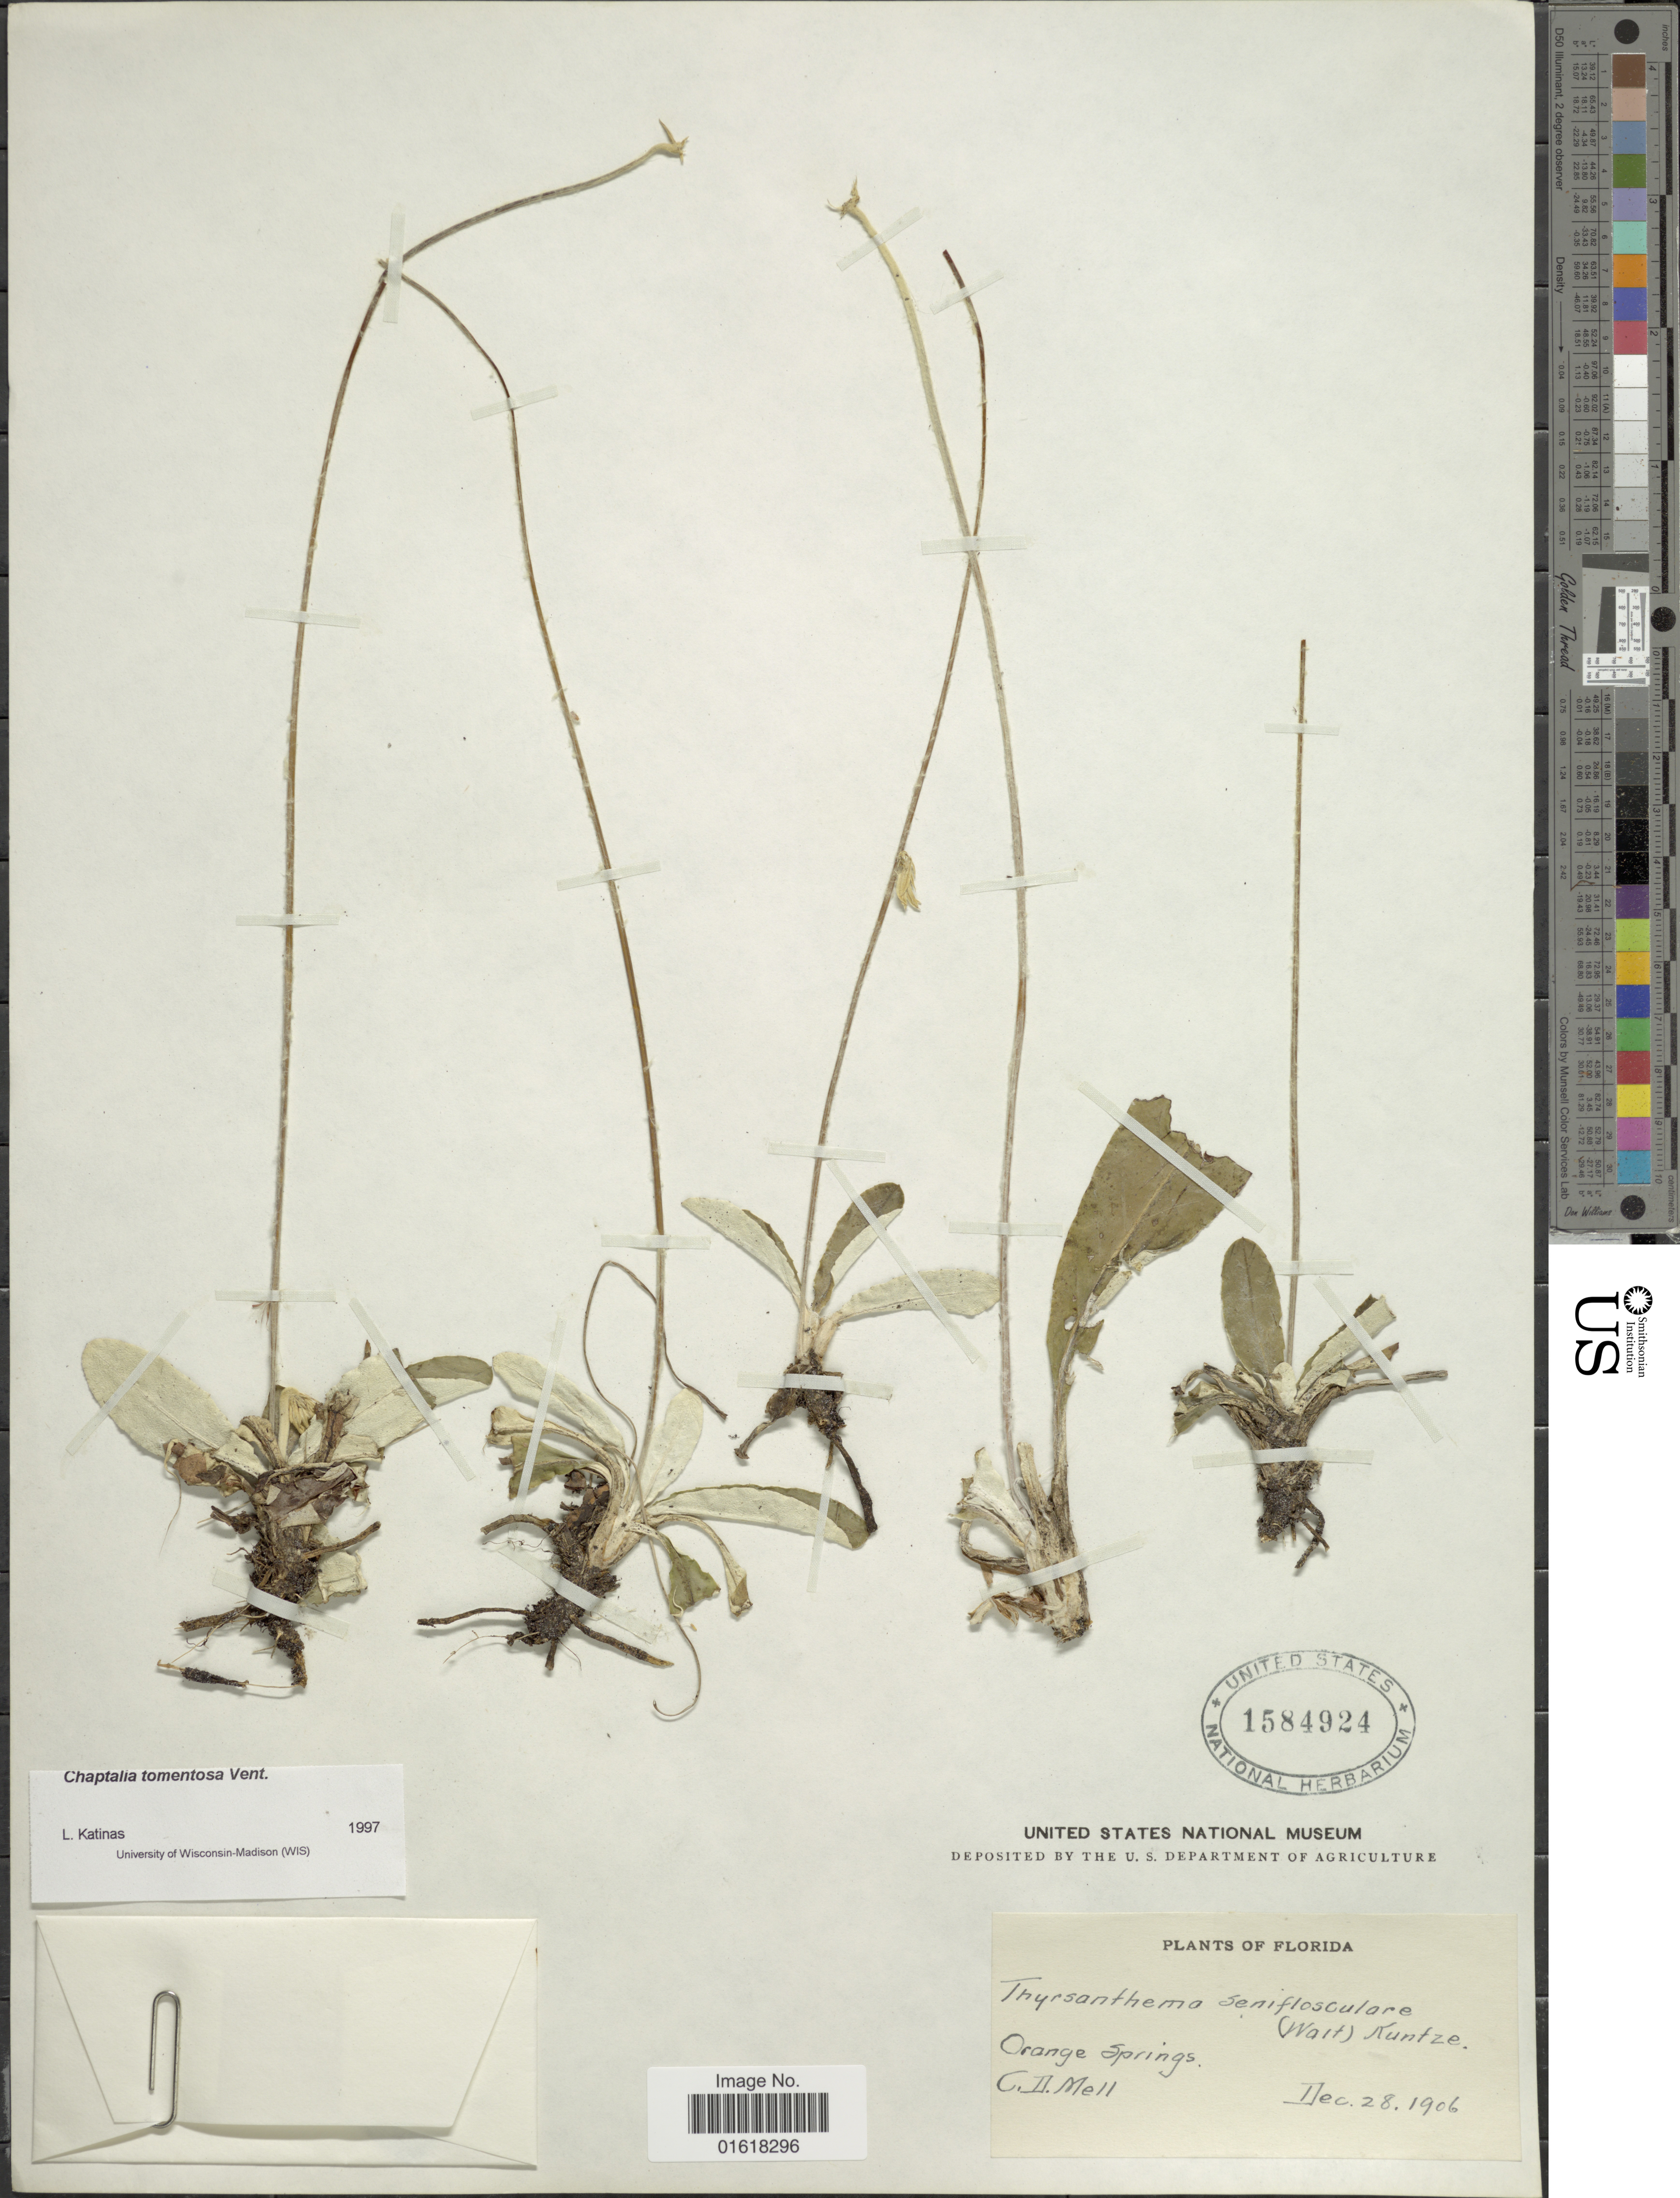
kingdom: Plantae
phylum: Tracheophyta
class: Magnoliopsida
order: Asterales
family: Asteraceae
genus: Chaptalia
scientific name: Chaptalia tomentosa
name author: Vent.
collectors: C. D. Mell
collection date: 1906-12-28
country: United States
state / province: Florida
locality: Orange Springs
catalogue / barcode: US 1584924